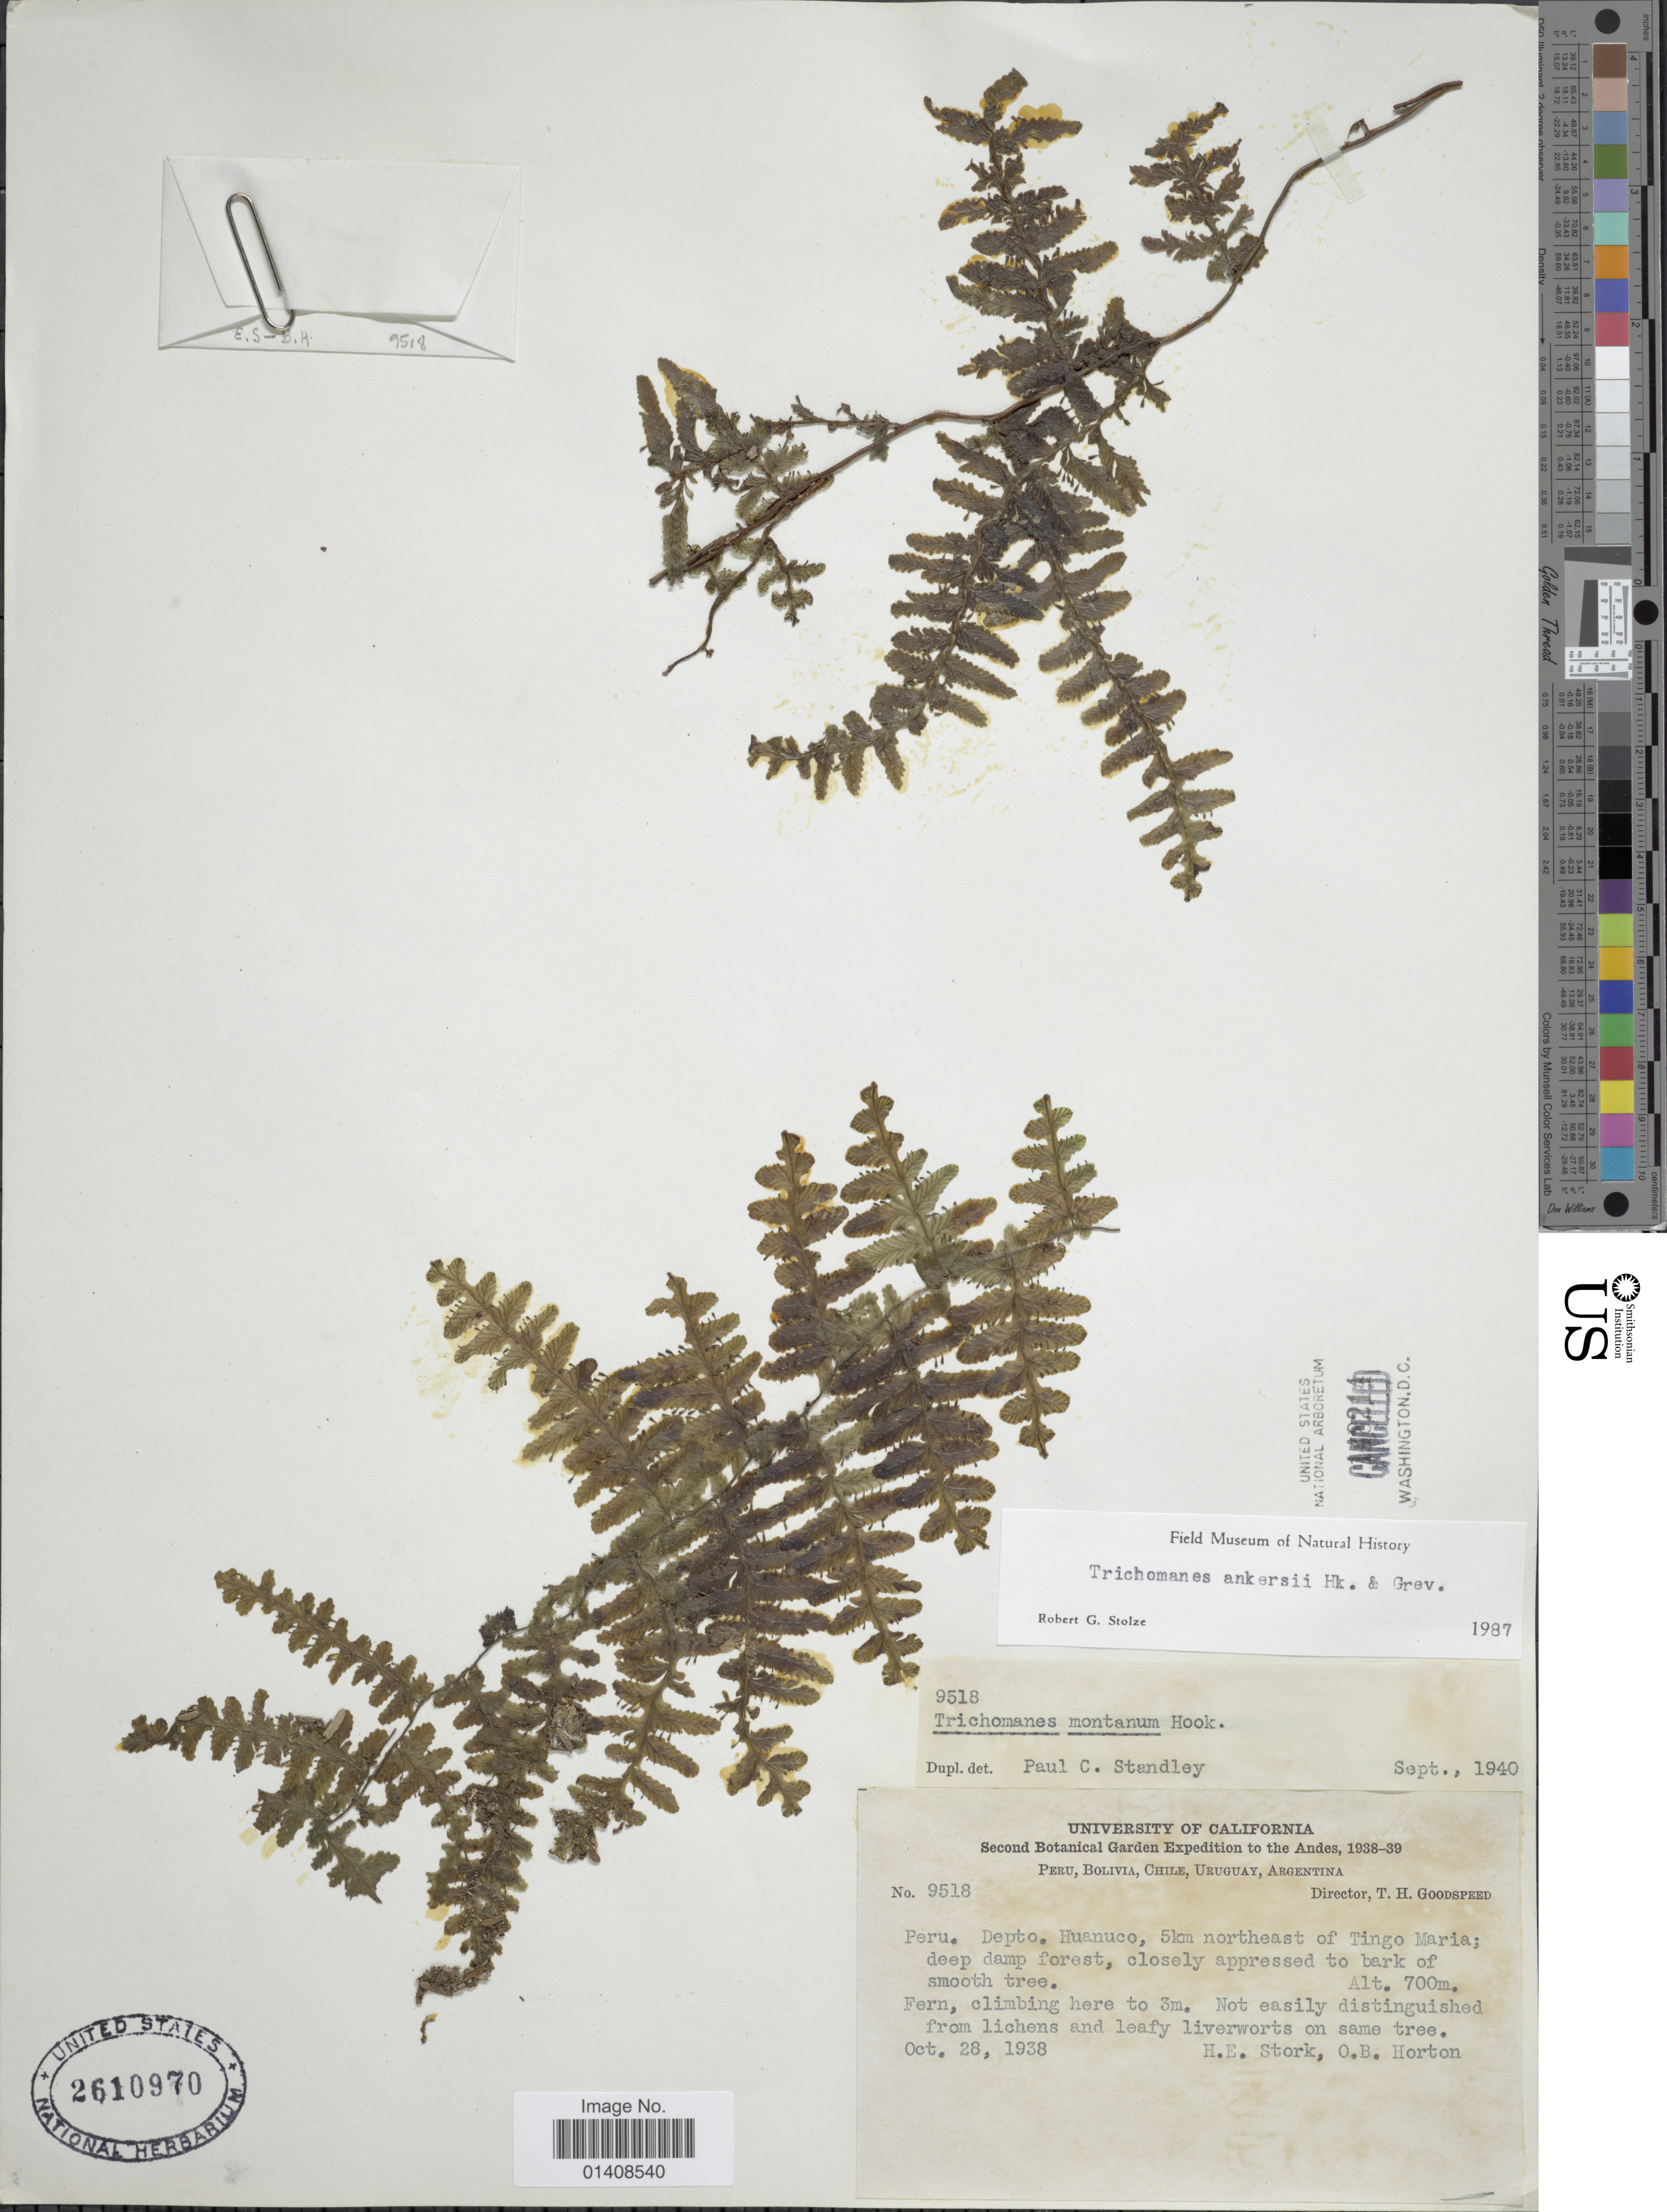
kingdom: Plantae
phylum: Tracheophyta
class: Polypodiopsida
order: Hymenophyllales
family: Hymenophyllaceae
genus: Trichomanes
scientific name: Trichomanes ankersii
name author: C. Parker ex Hook. & Grev.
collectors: H. E. Stork & O. B. Horton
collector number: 9518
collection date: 1938-10-28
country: Peru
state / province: Huánuco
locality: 5 km northeast of Tingo Maria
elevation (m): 700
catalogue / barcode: US 2610970